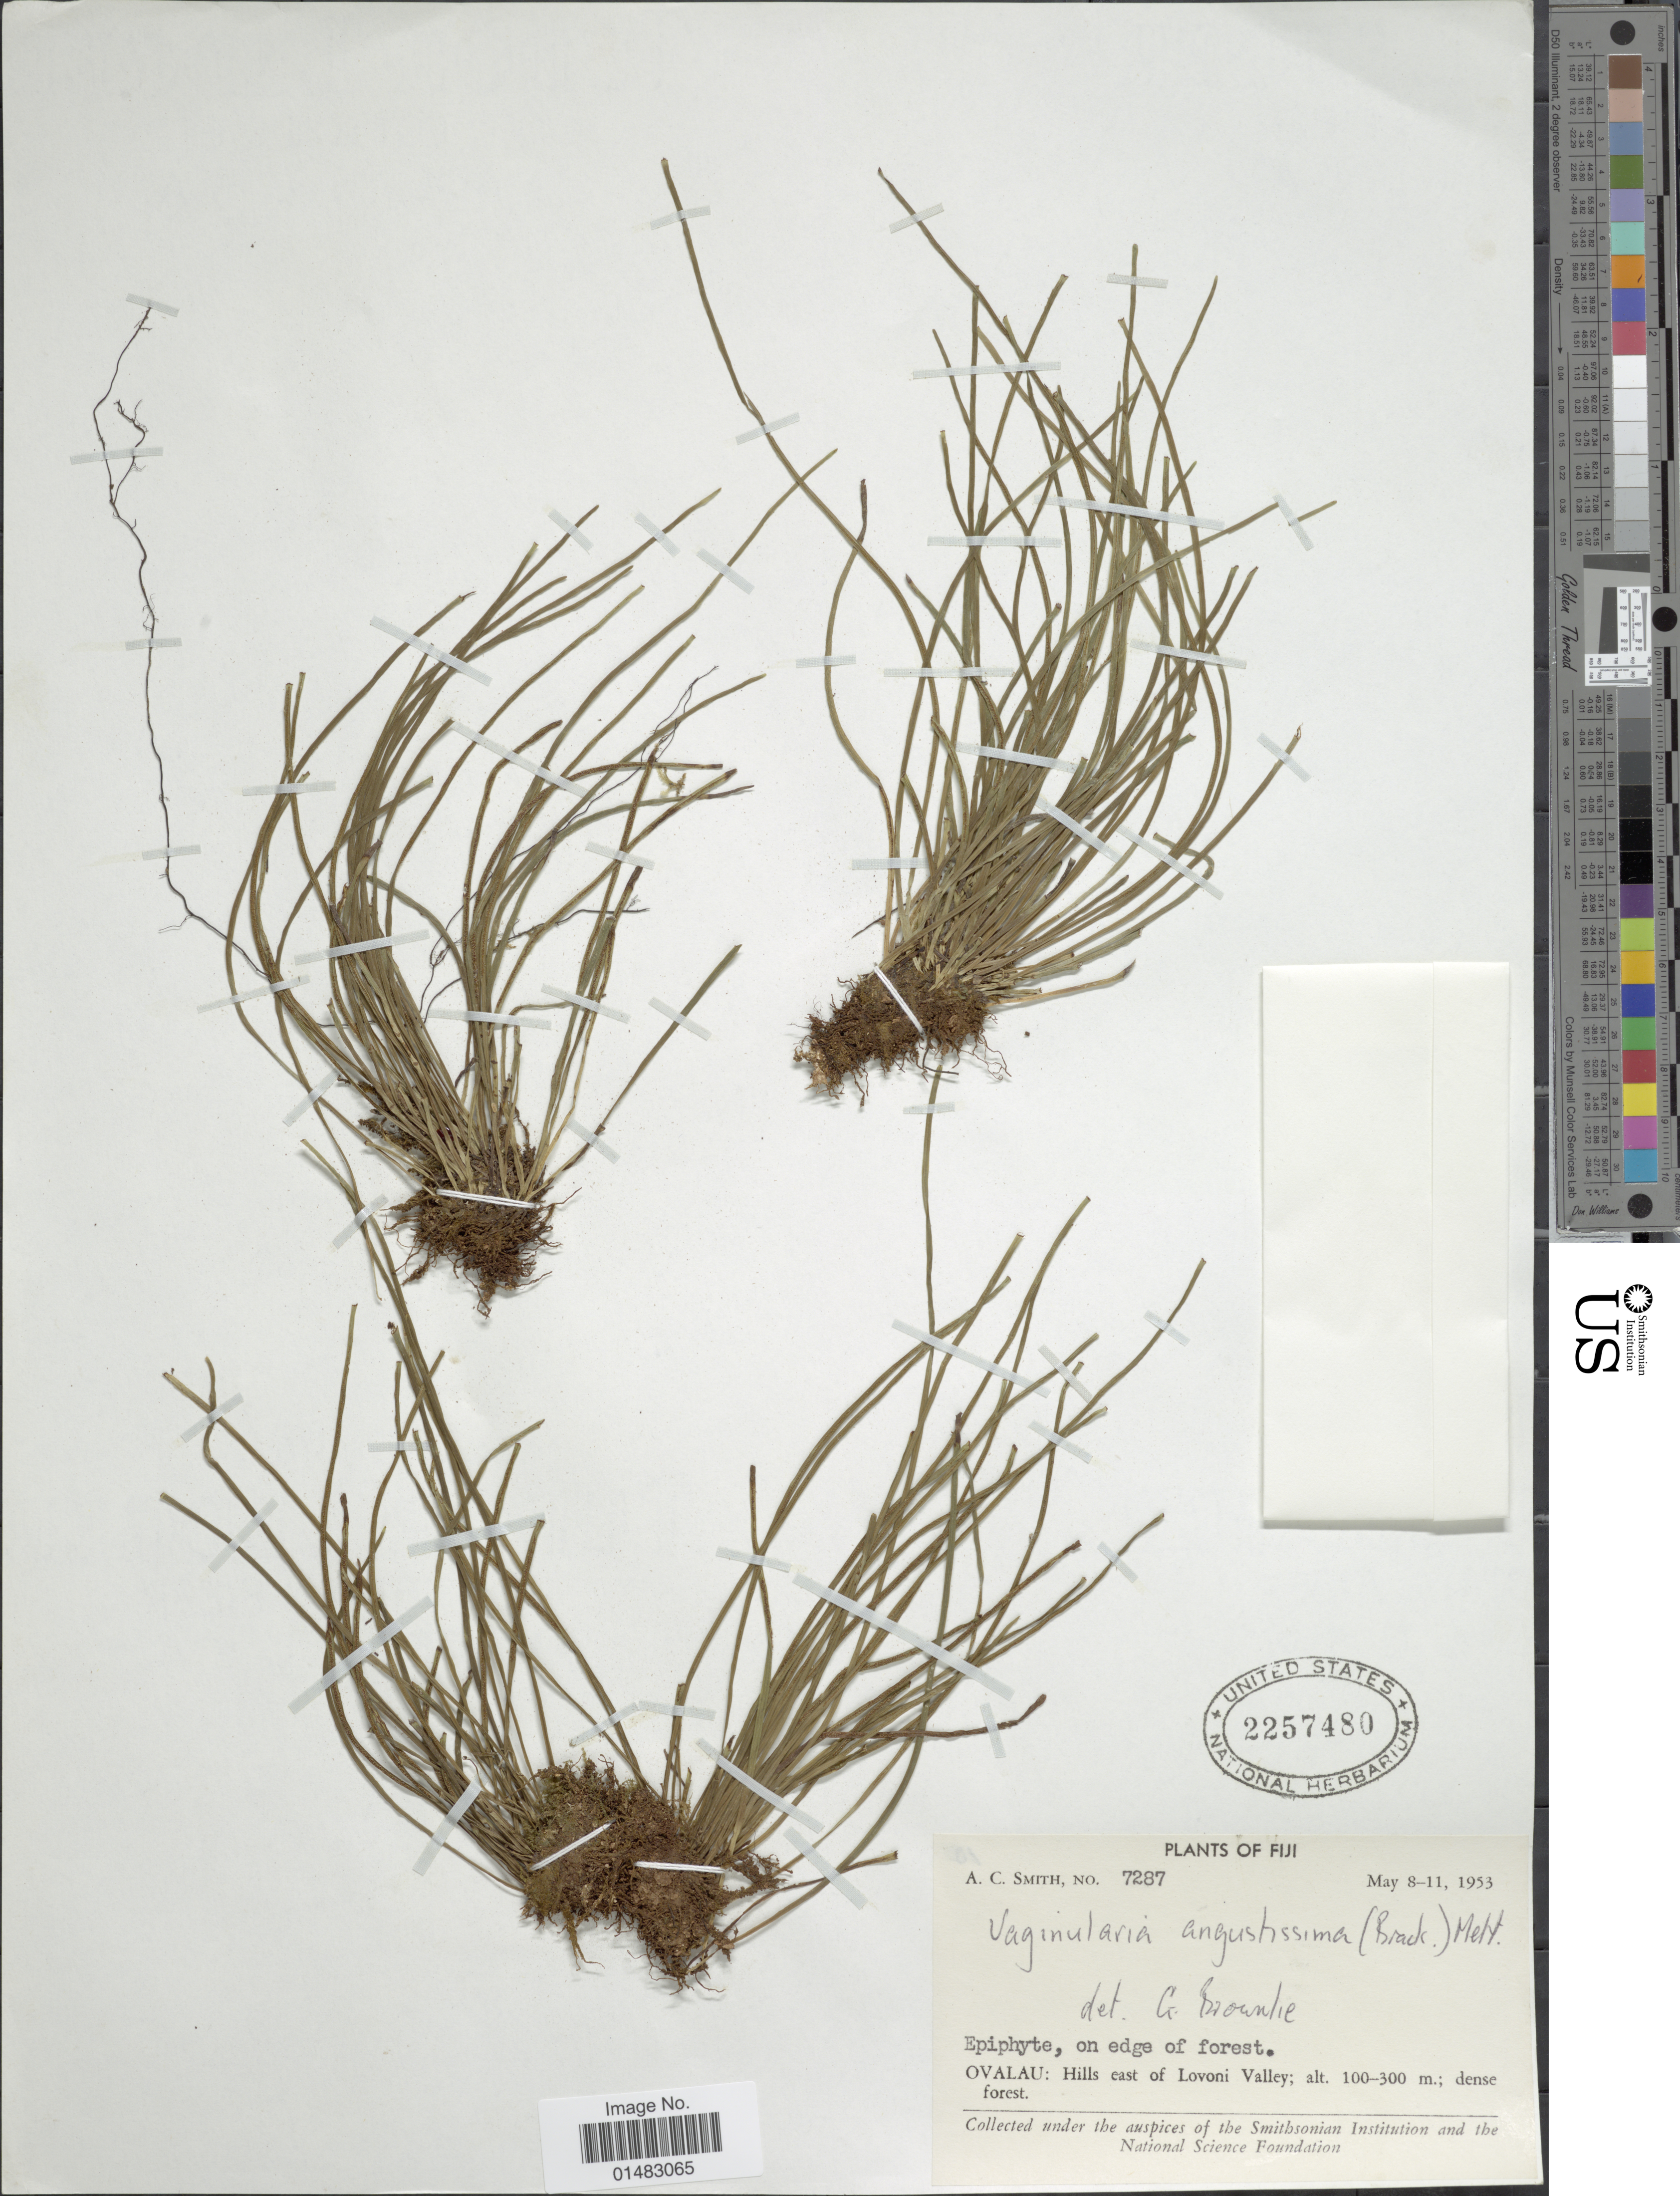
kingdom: Plantae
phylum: Tracheophyta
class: Polypodiopsida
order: Polypodiales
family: Pteridaceae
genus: Vaginularia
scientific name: Vaginularia angustissima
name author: (Brack.) Mett.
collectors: A. C. Smith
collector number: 7287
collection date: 1953-05-08/1953-05-11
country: Fiji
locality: Ovalau: Hills east of Lovoni Valley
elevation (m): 100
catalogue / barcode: US 2257480